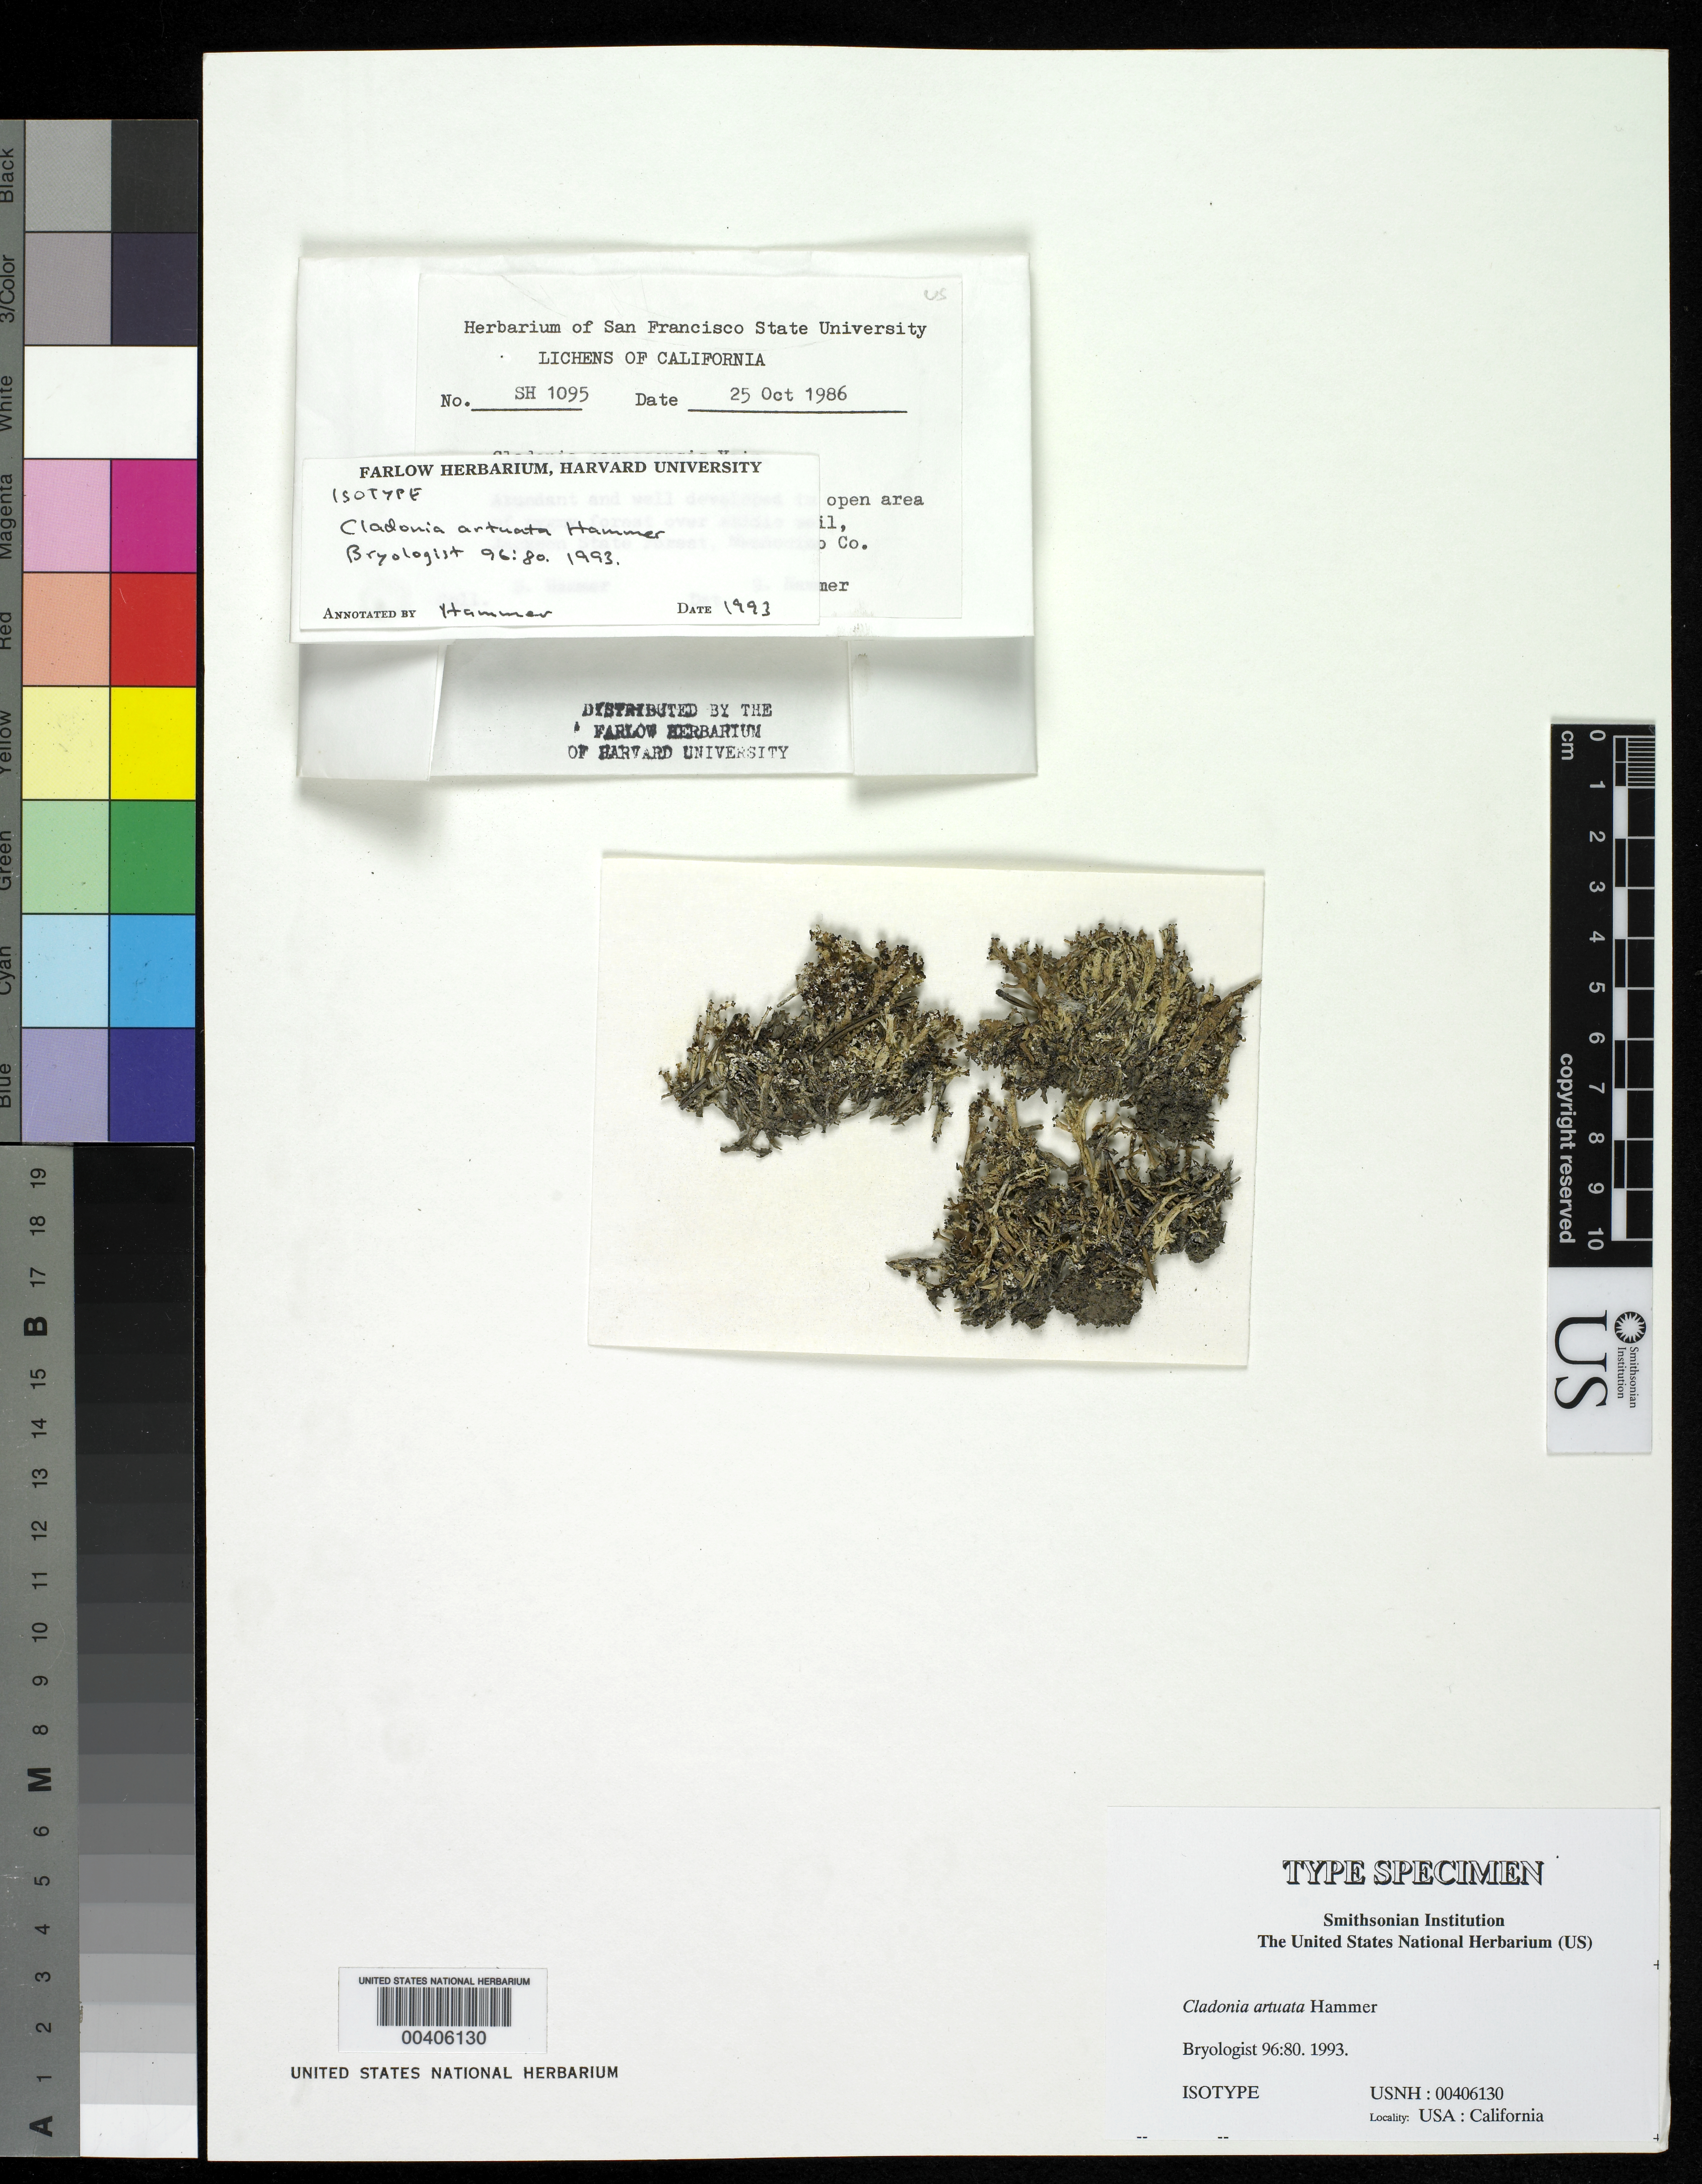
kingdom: Fungi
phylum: Ascomycota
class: Lecanoromycetes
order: Lecanorales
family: Cladoniaceae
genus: Cladonia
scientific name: Cladonia artuata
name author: S. Hammer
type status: Isotype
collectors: S. Hammer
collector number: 1095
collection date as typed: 25 Oct 1986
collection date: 1986-10-25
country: United States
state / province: California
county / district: Mendocino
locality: Jackson State Forest.